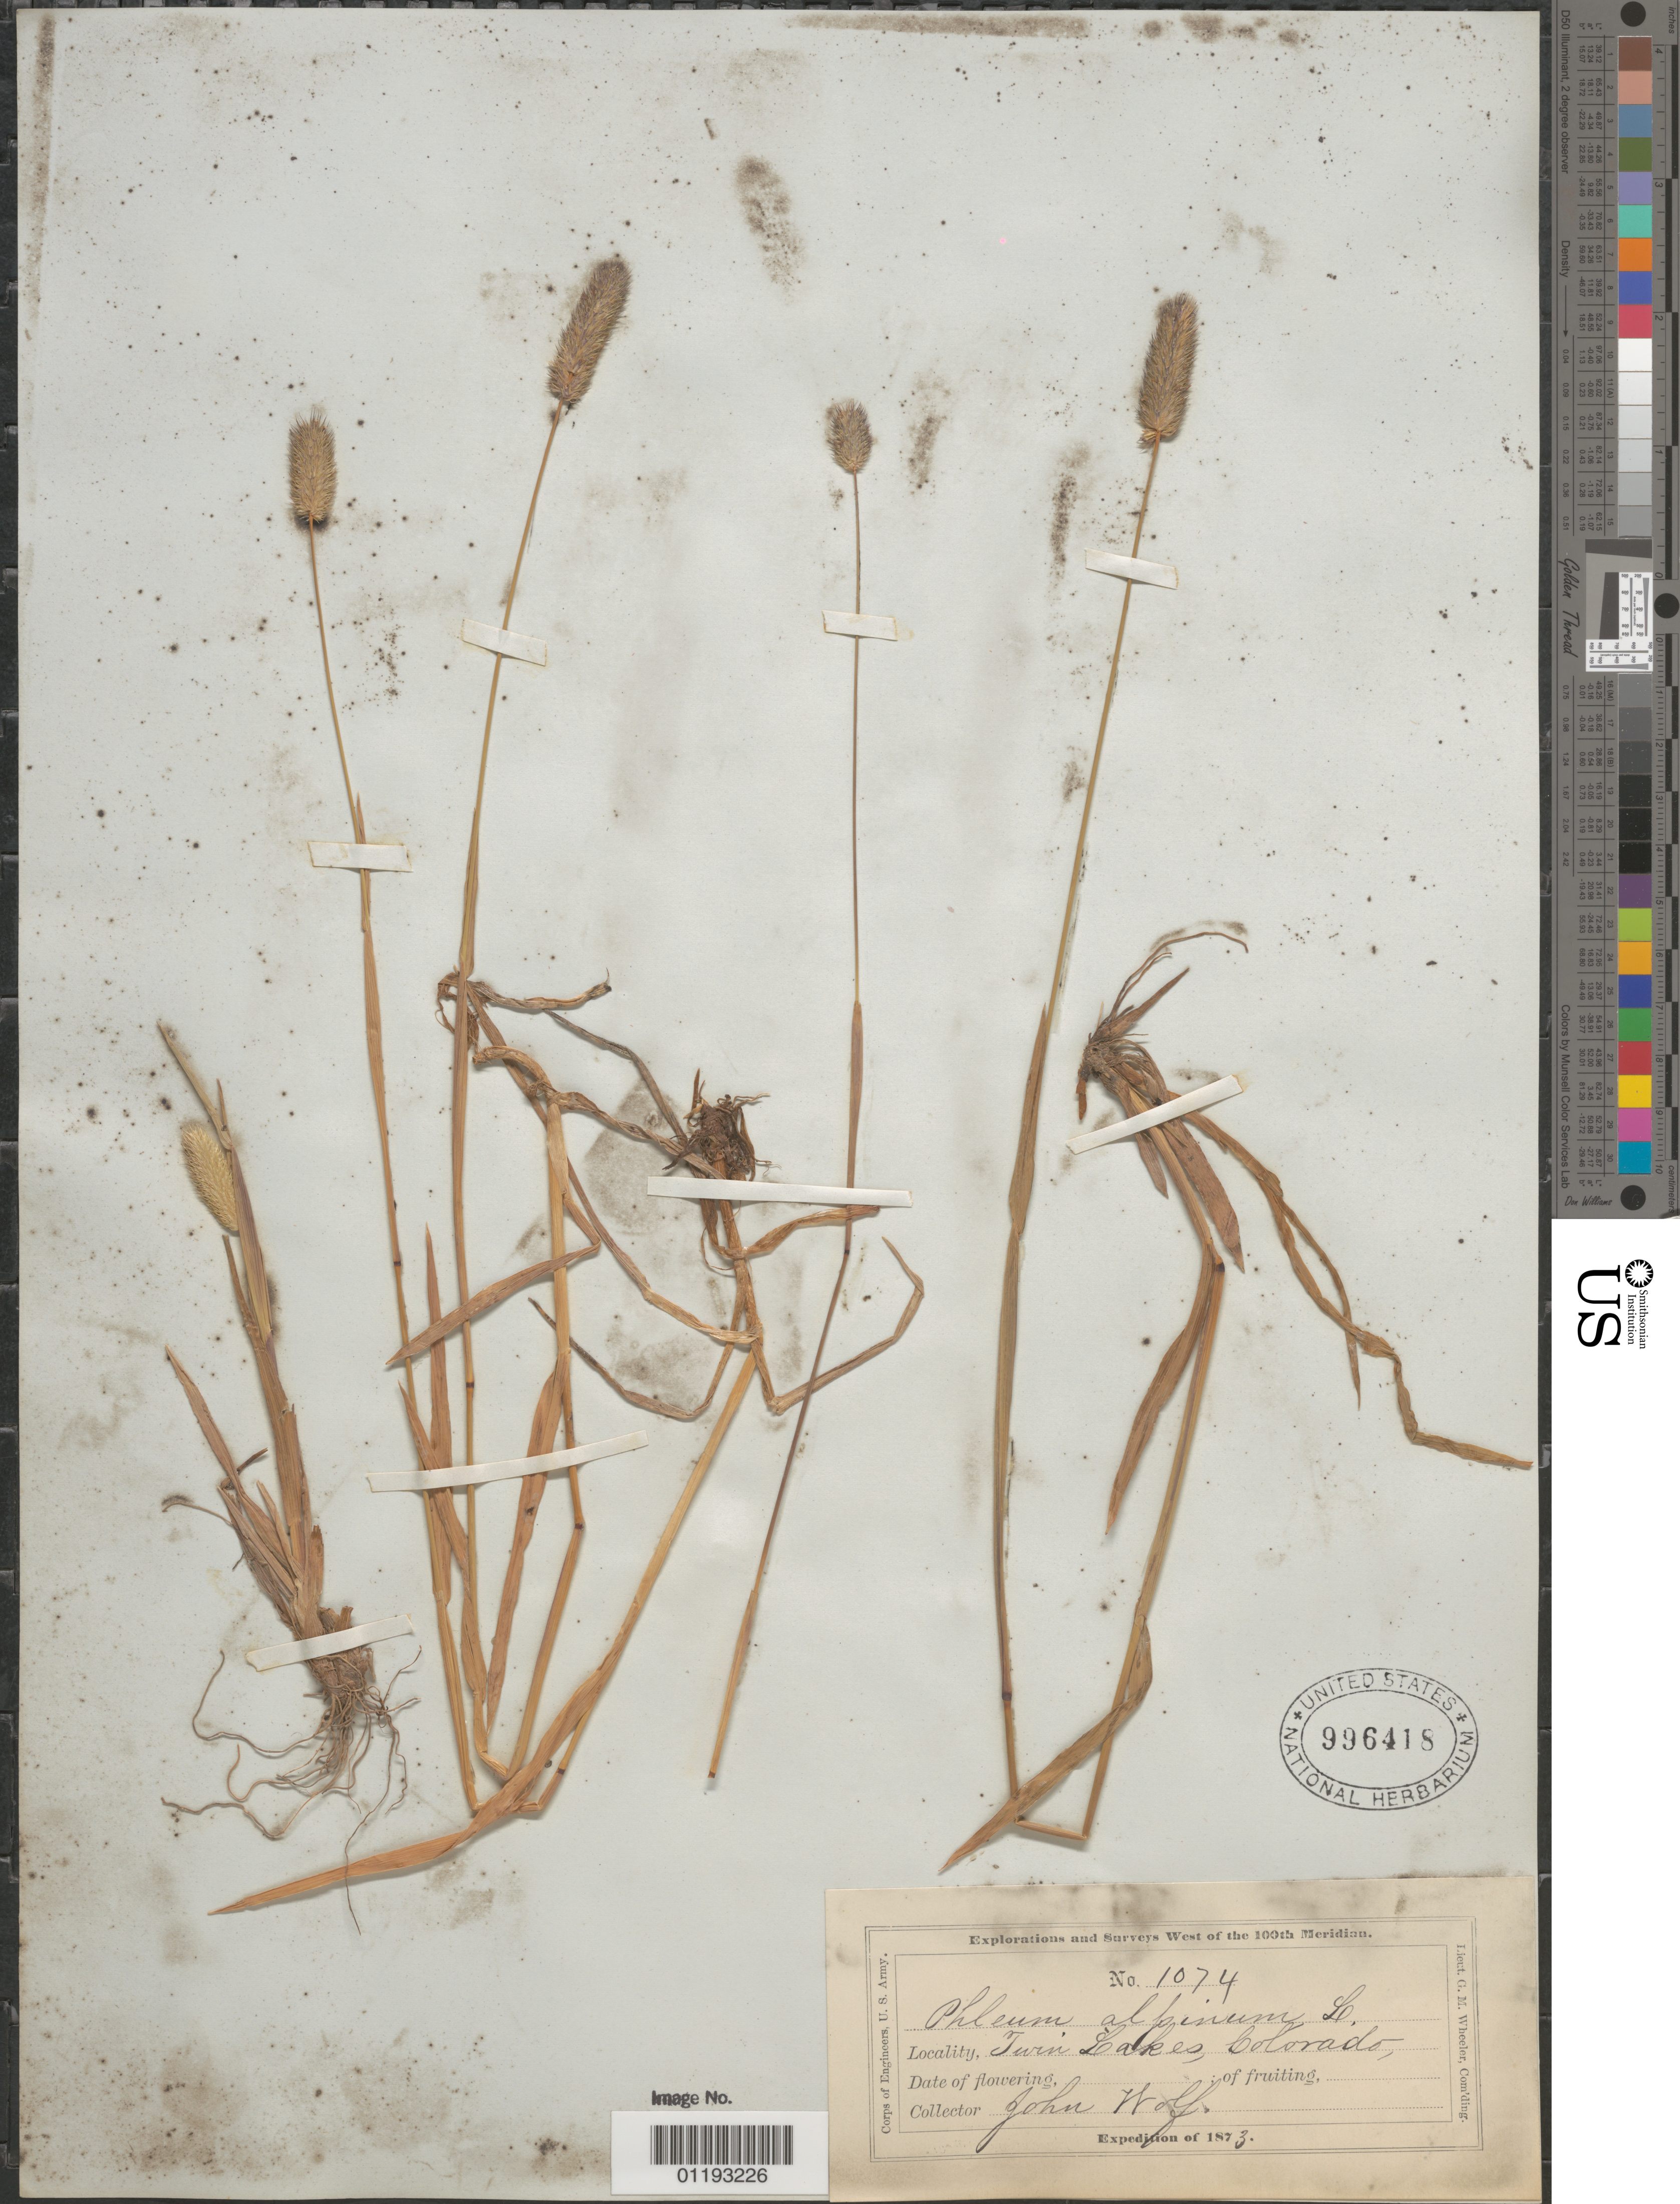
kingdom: Plantae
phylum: Tracheophyta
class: Liliopsida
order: Poales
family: Poaceae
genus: Phleum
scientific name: Phleum alpinum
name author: L.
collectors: J. Wolf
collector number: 1074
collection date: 1873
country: United States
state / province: Colorado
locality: Twin Lakes.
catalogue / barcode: US 996418